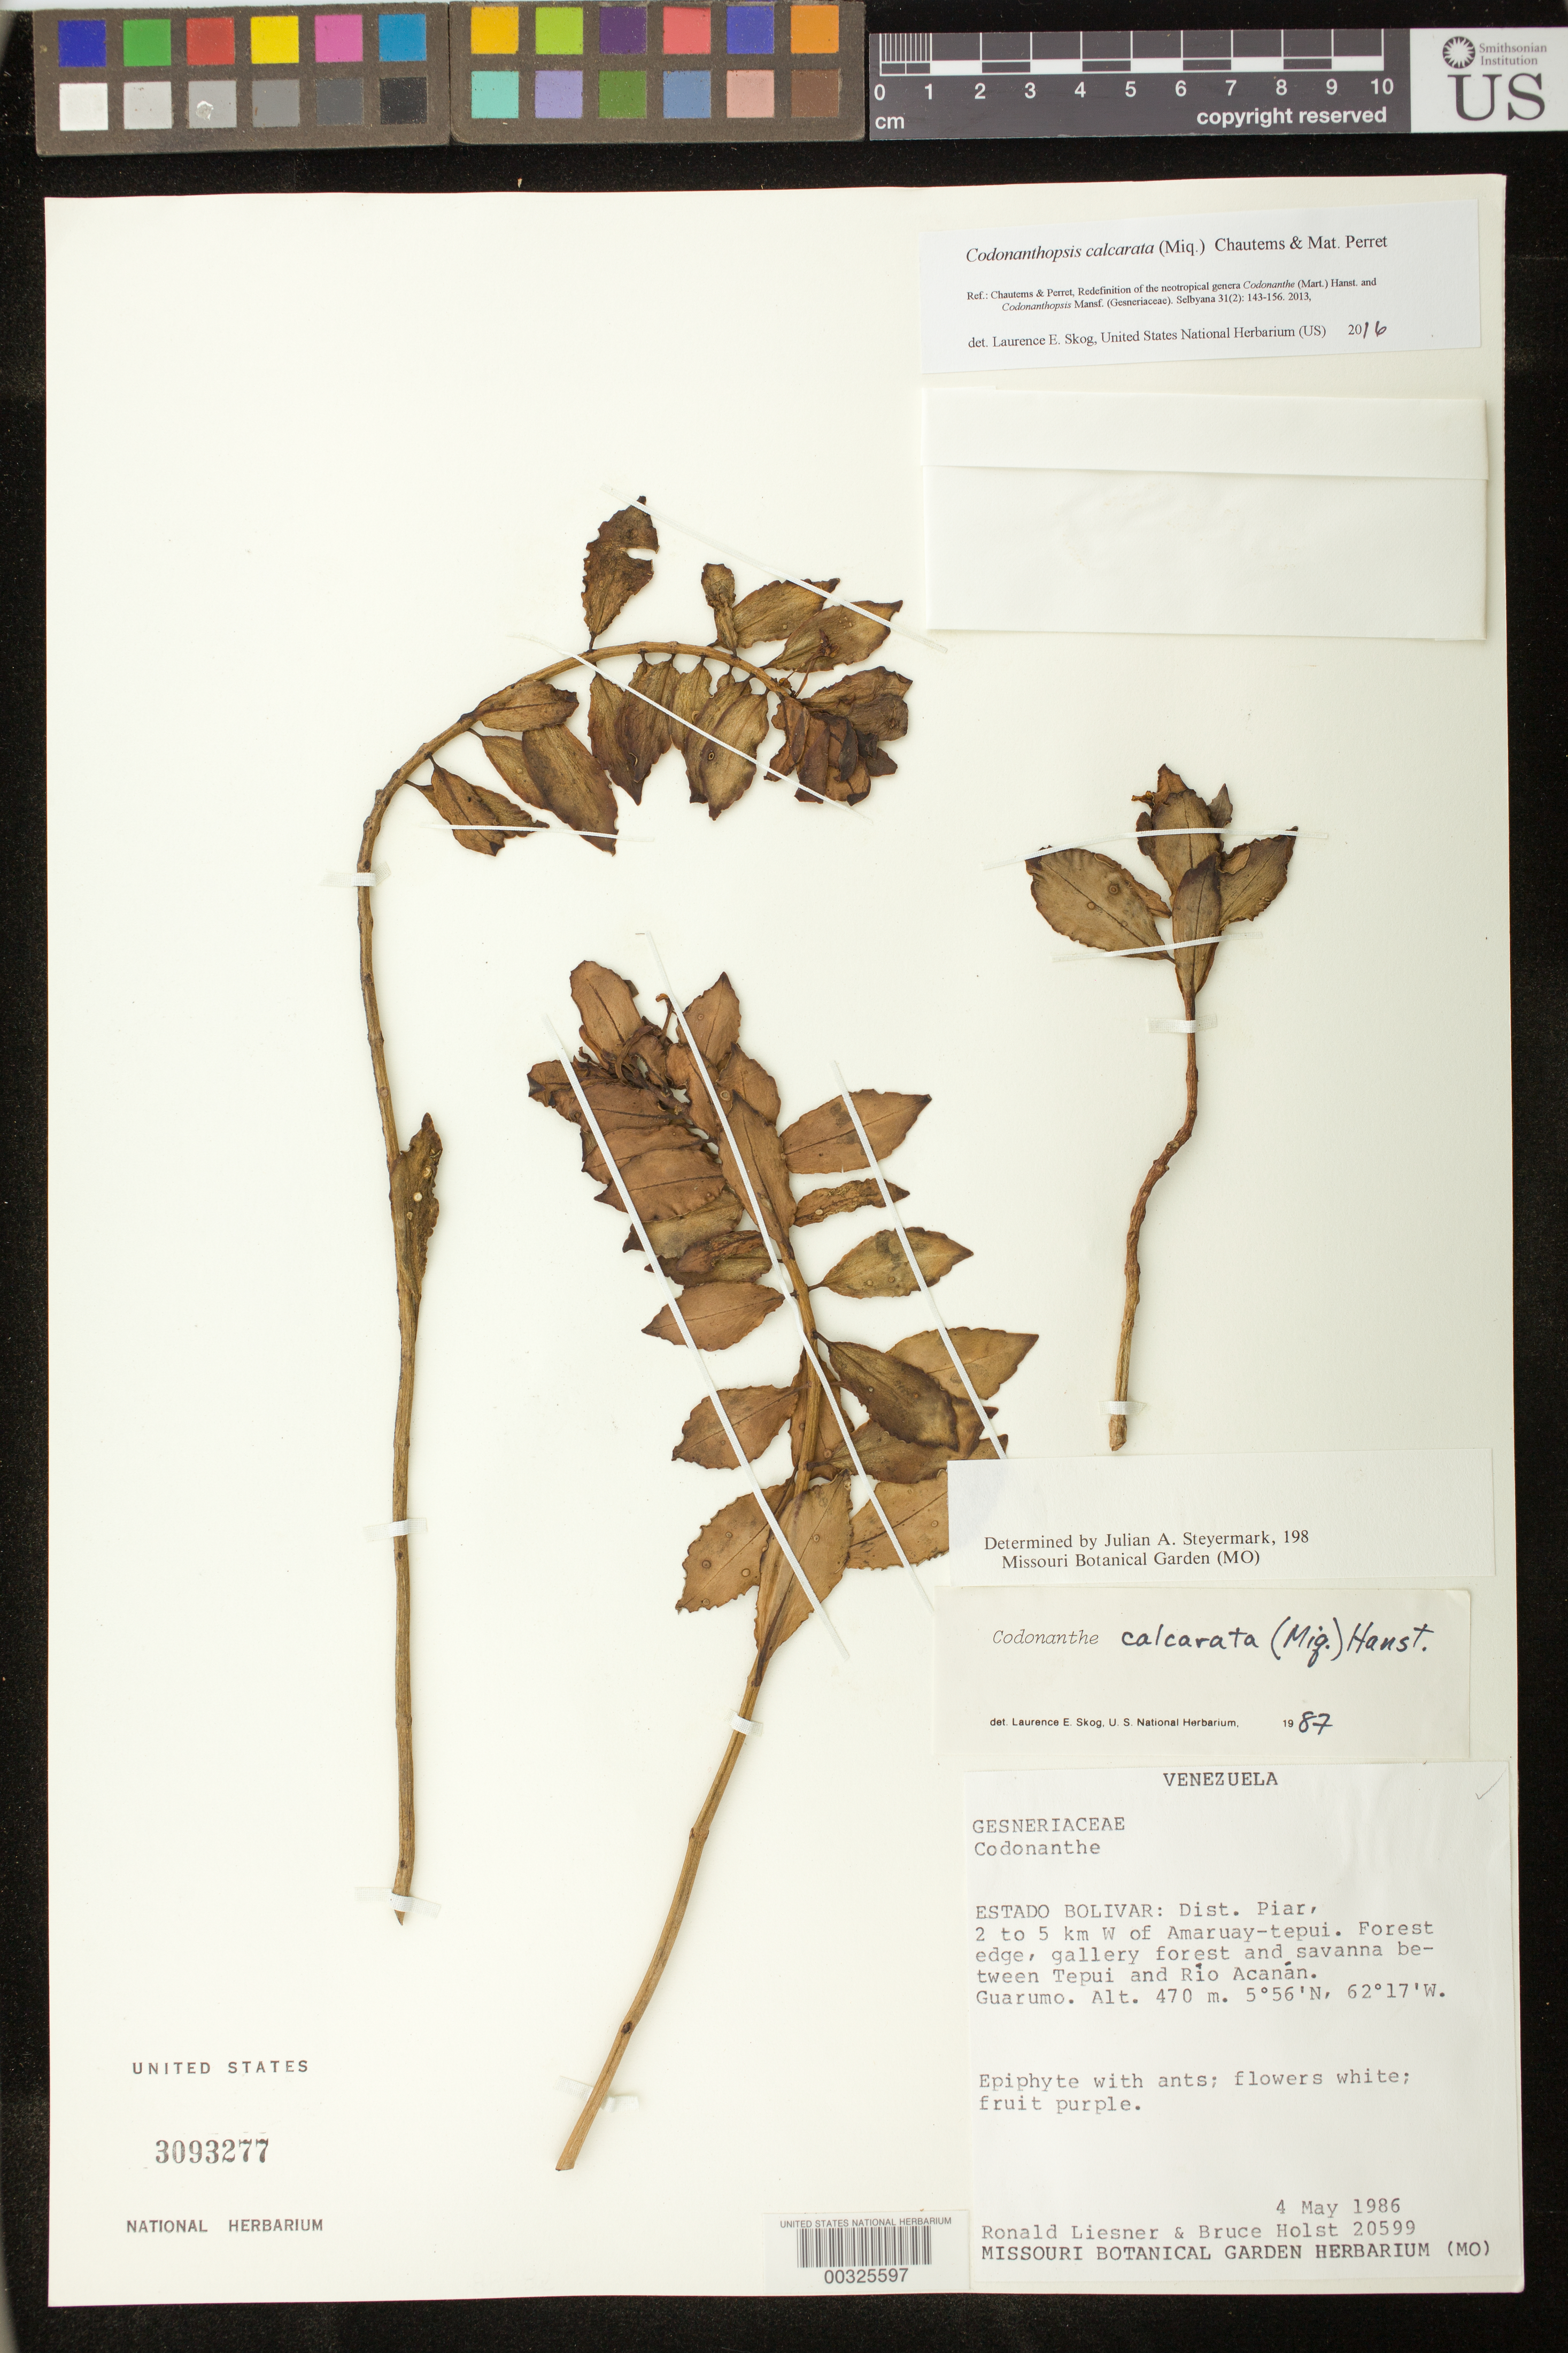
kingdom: Plantae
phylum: Tracheophyta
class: Magnoliopsida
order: Lamiales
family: Gesneriaceae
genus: Codonanthopsis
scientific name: Codonanthopsis calcarata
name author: (Miq.) Chautems & Mat.Perret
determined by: Skog, Laurence E.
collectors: R. L. Liesner & B. Holst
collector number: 20599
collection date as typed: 04 May 1986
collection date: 1986-05-04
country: Venezuela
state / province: Bolívar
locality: Piar Dist., 2 to 5 km W of Amaruay-tepui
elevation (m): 470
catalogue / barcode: US 3093277